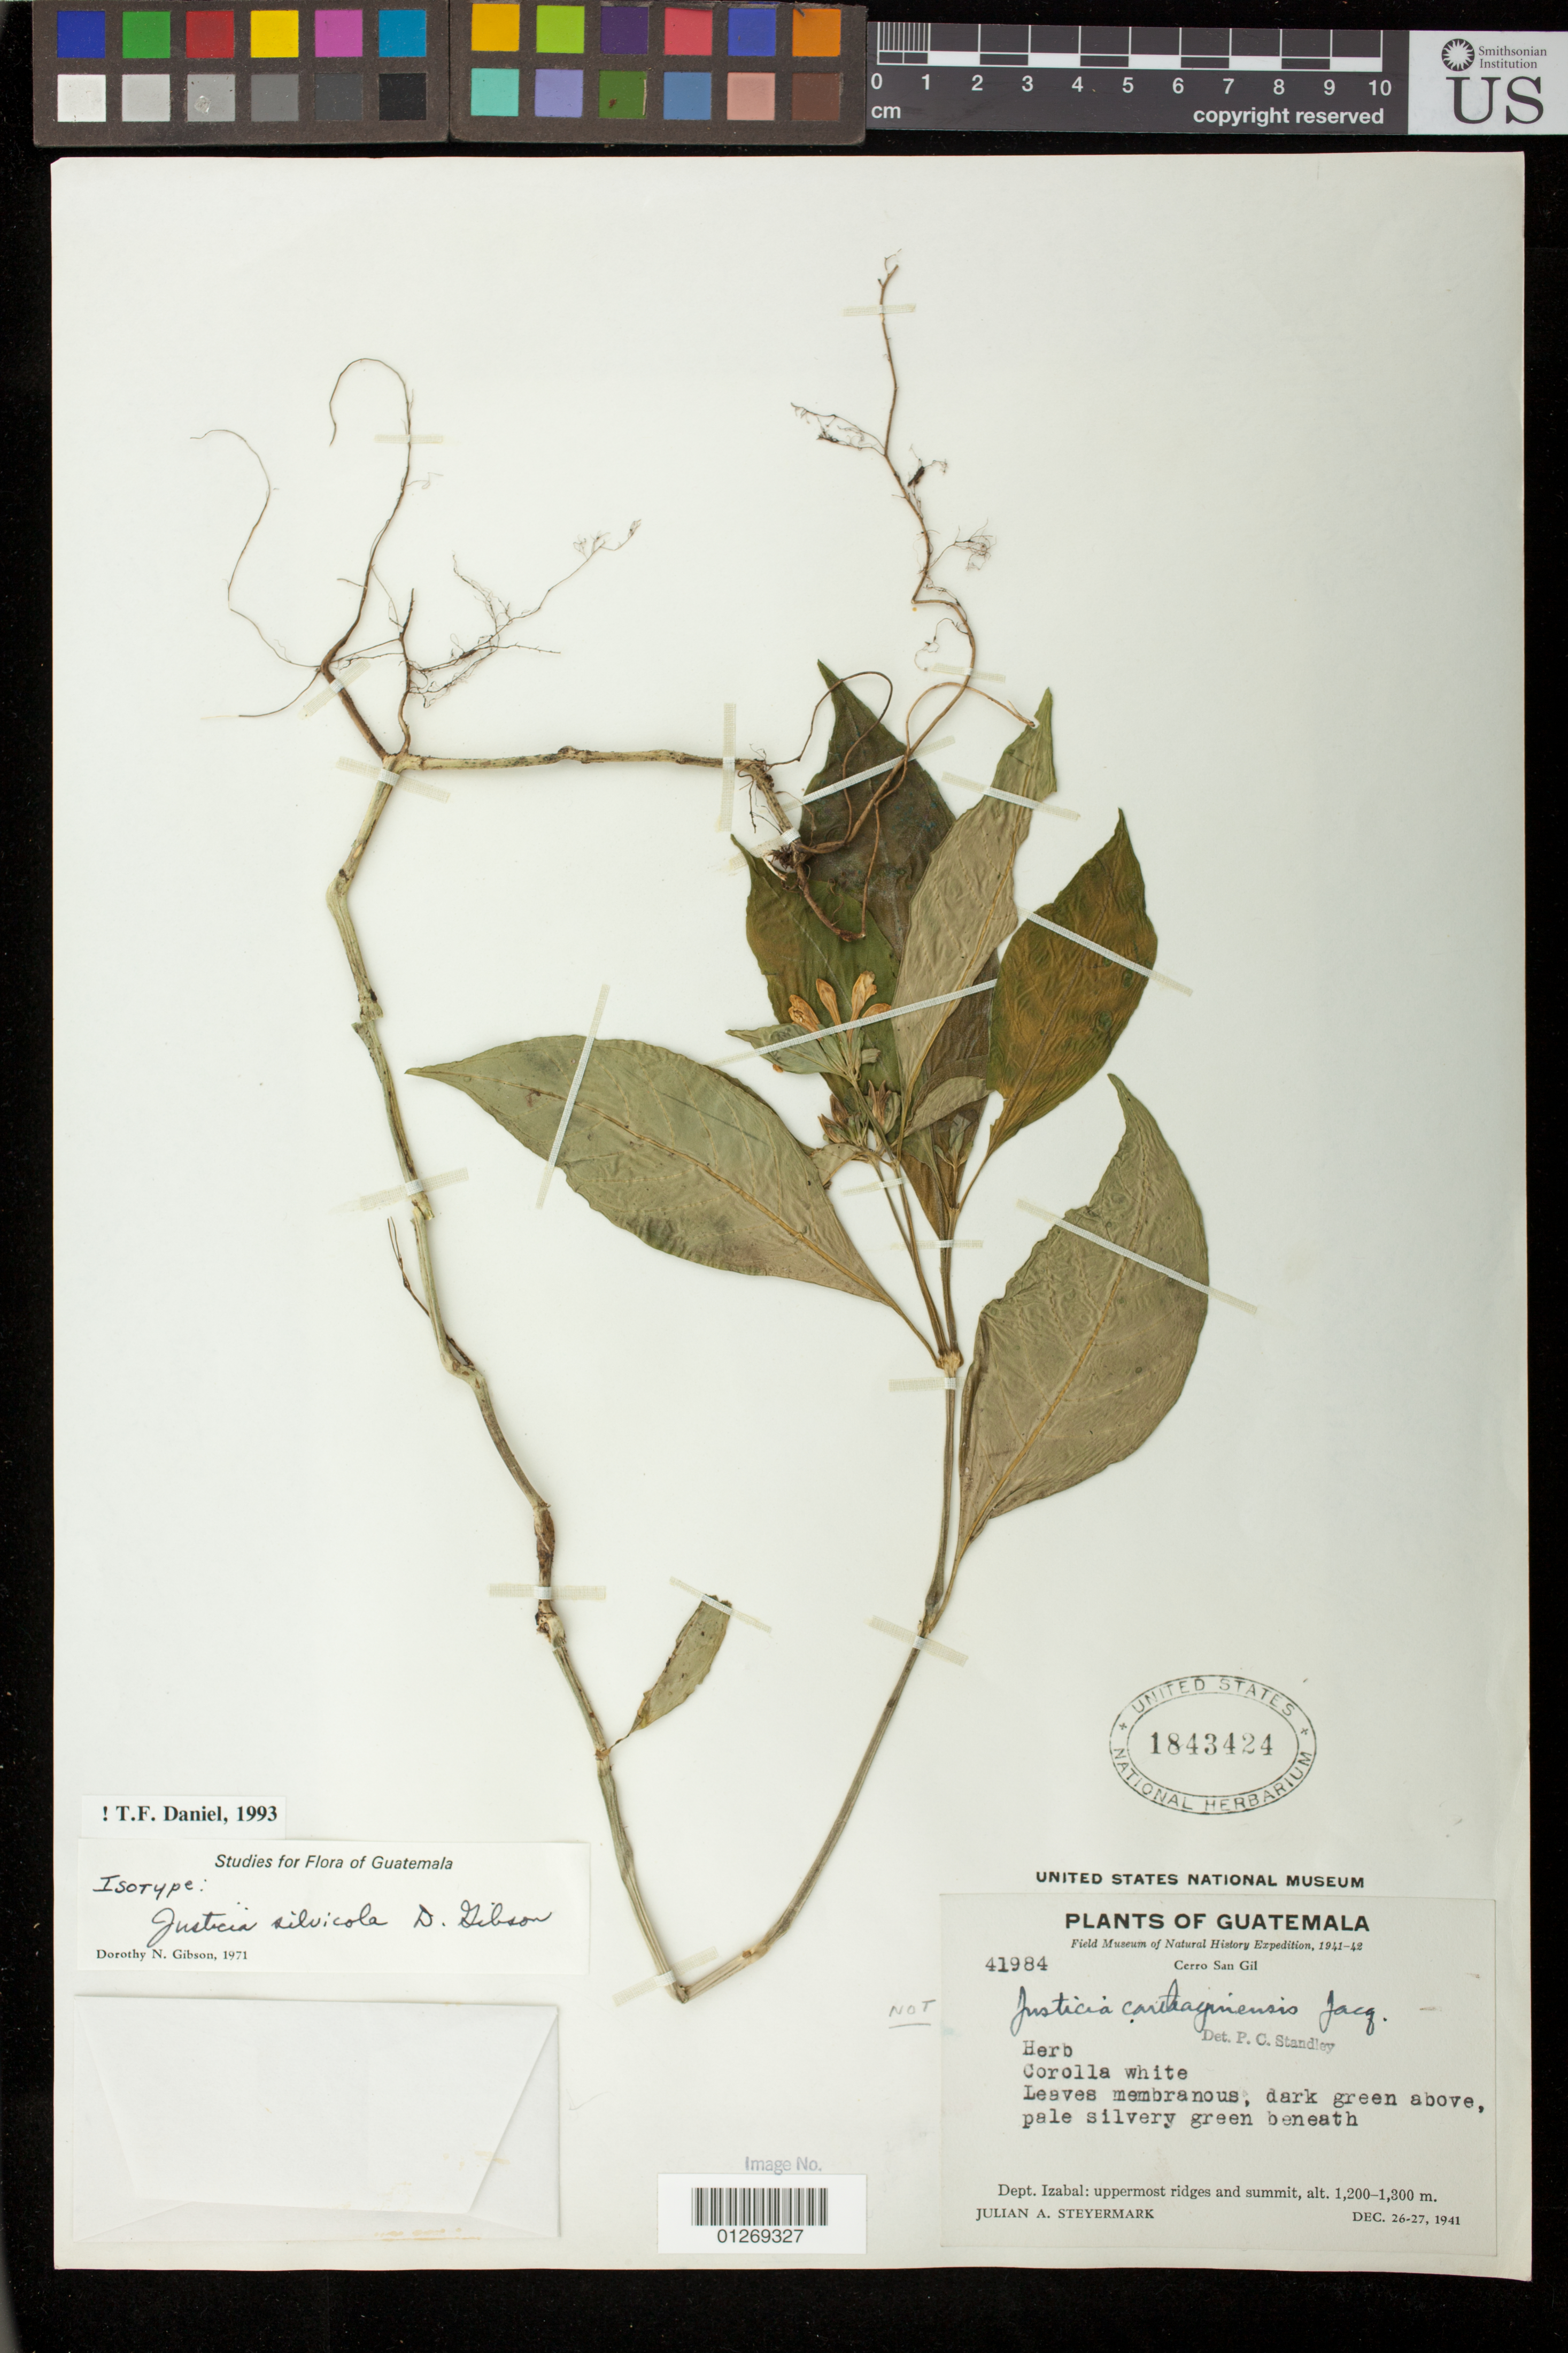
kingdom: Plantae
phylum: Tracheophyta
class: Magnoliopsida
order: Lamiales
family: Acanthaceae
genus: Justicia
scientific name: Justicia silvicola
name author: D.N. Gibson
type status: Isotype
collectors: J. Steyermark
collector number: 41984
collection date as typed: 26 Dec 1941 to 27 Dec 1941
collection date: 1941-12-26/1941-12-27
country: Guatemala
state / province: Izabal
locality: Dept. Izabal. Cerro San Gil, uppermost ridge & summit.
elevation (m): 1200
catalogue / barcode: US 1843424